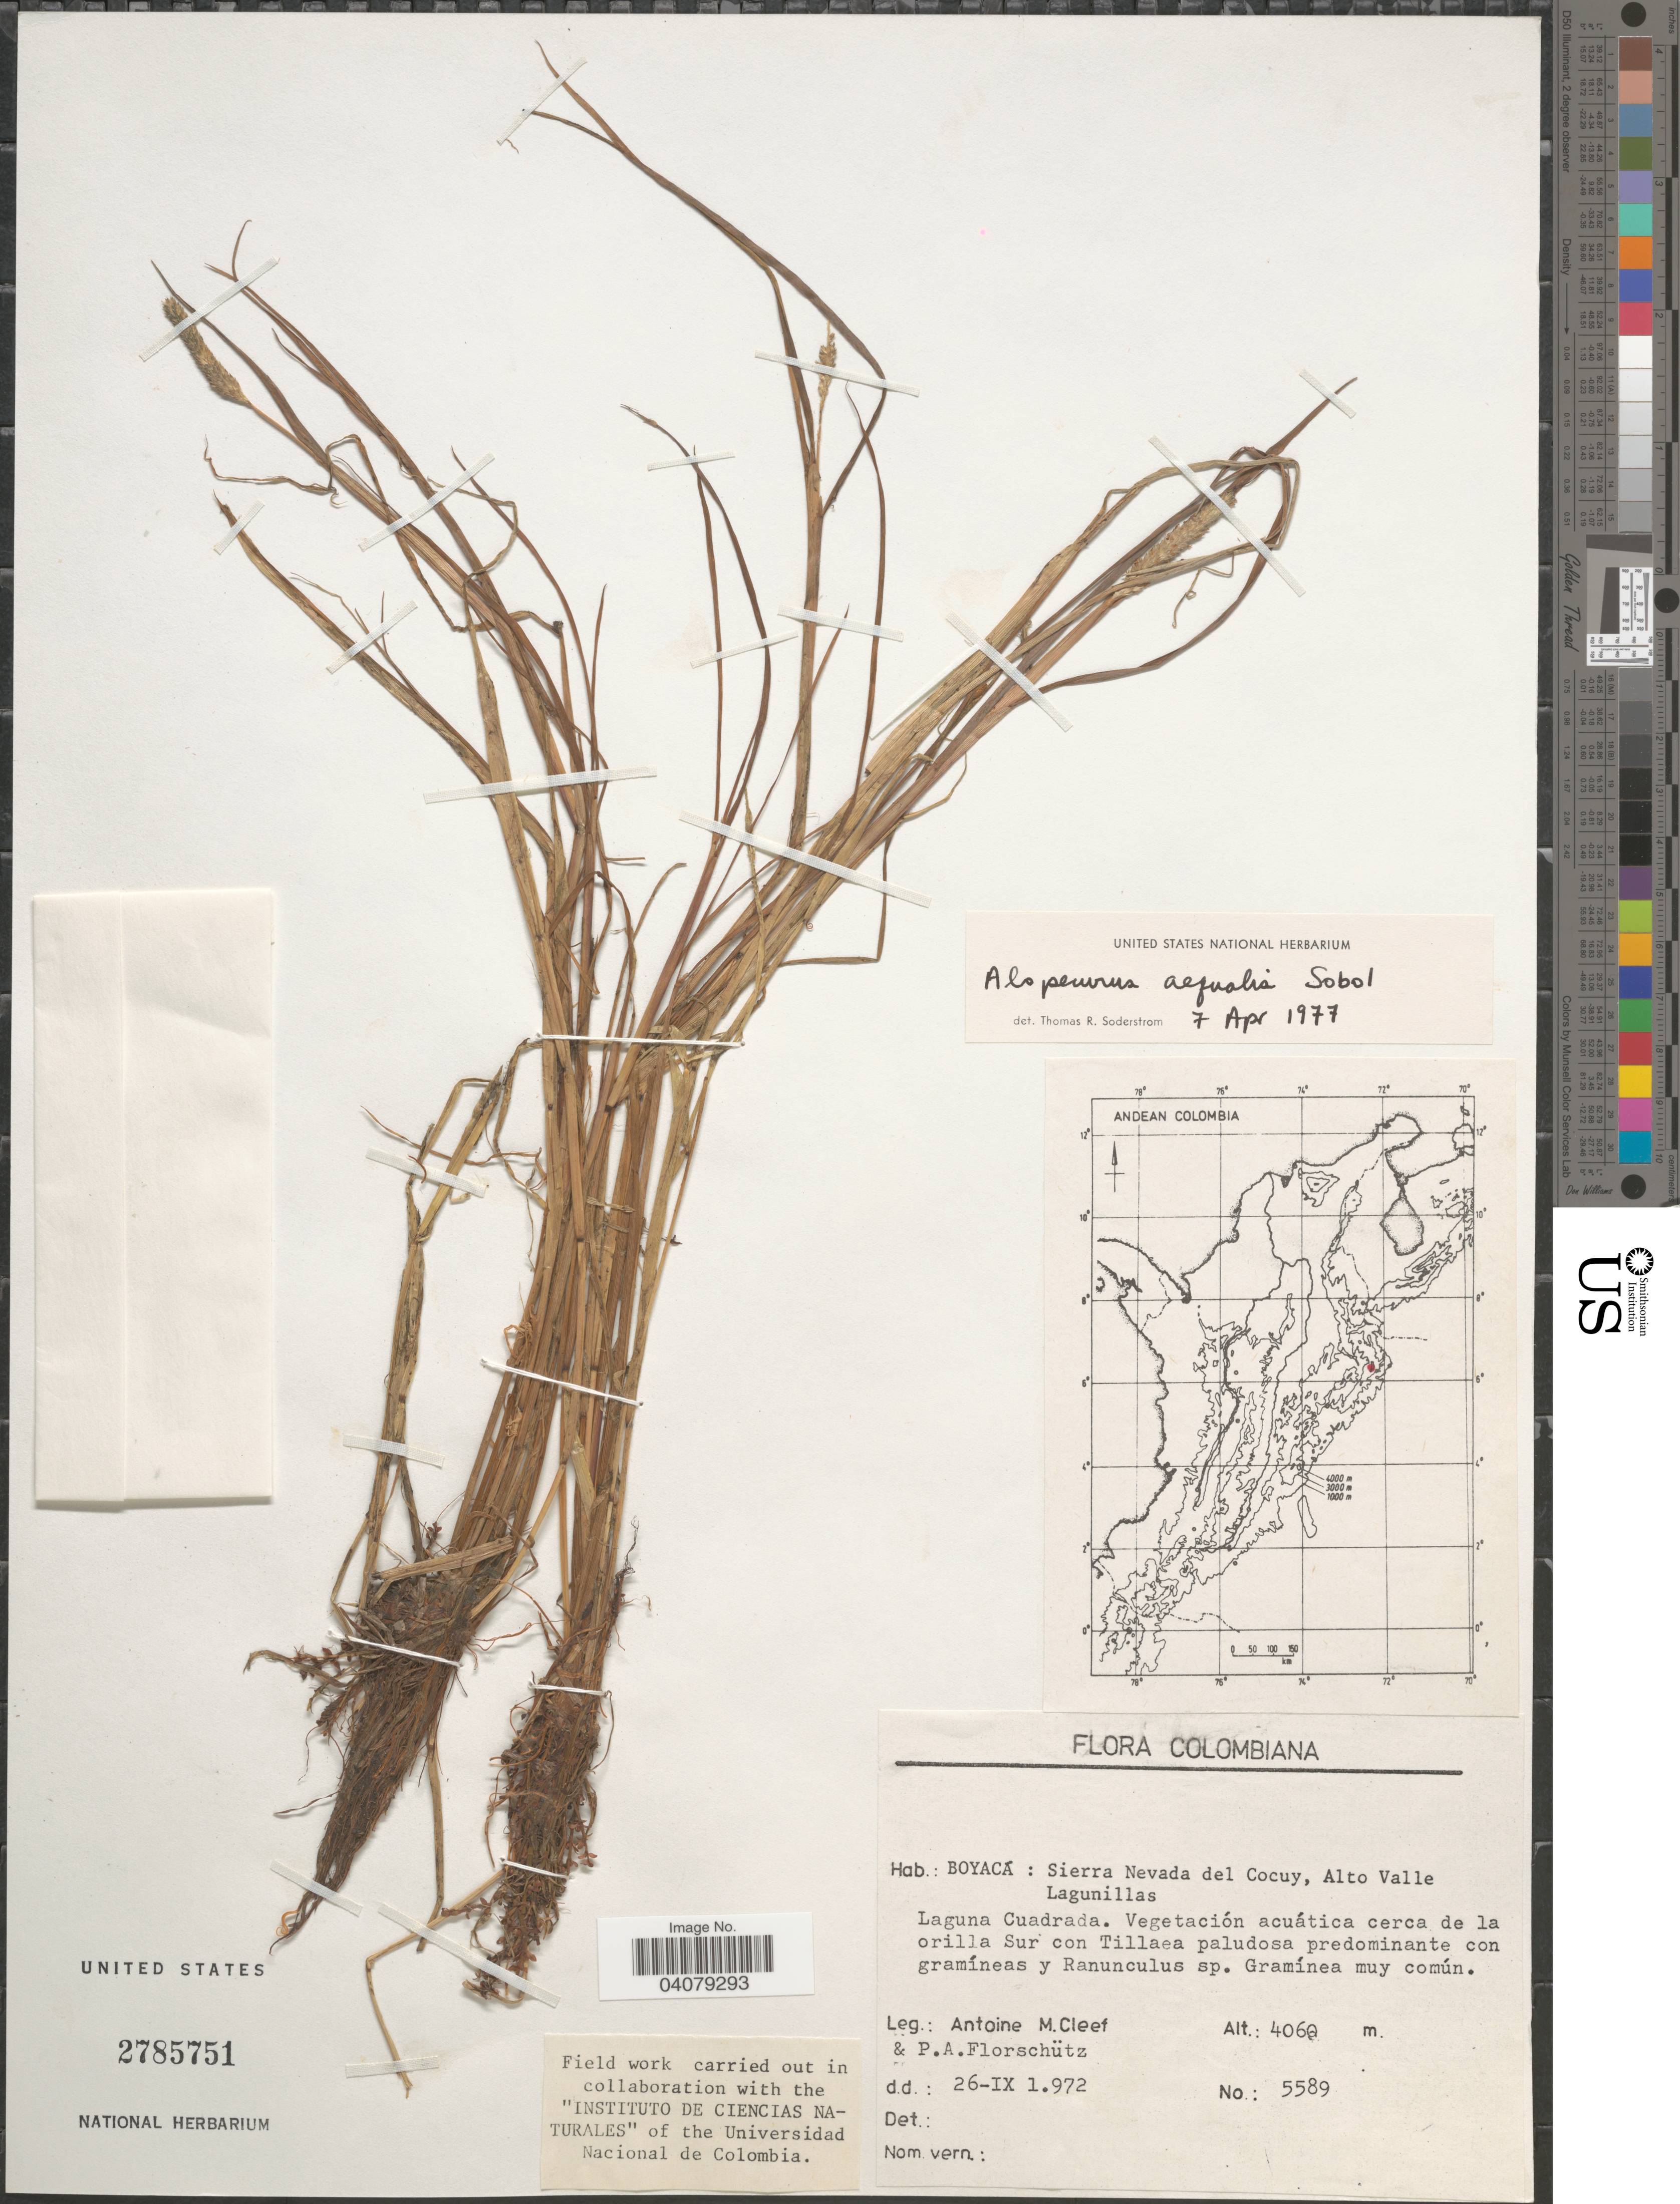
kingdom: Plantae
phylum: Tracheophyta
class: Liliopsida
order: Poales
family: Poaceae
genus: Alopecurus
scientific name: Alopecurus aequalis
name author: Sobol.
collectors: A. M. Cleef & P. Florschütz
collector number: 5589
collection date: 1972-09-26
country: Colombia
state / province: Boyacá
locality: Sierra Nevada del Cocuy, Alto Valle Lagunillas. Laguna Cuadrada.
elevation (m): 4060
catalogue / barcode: US 2785751